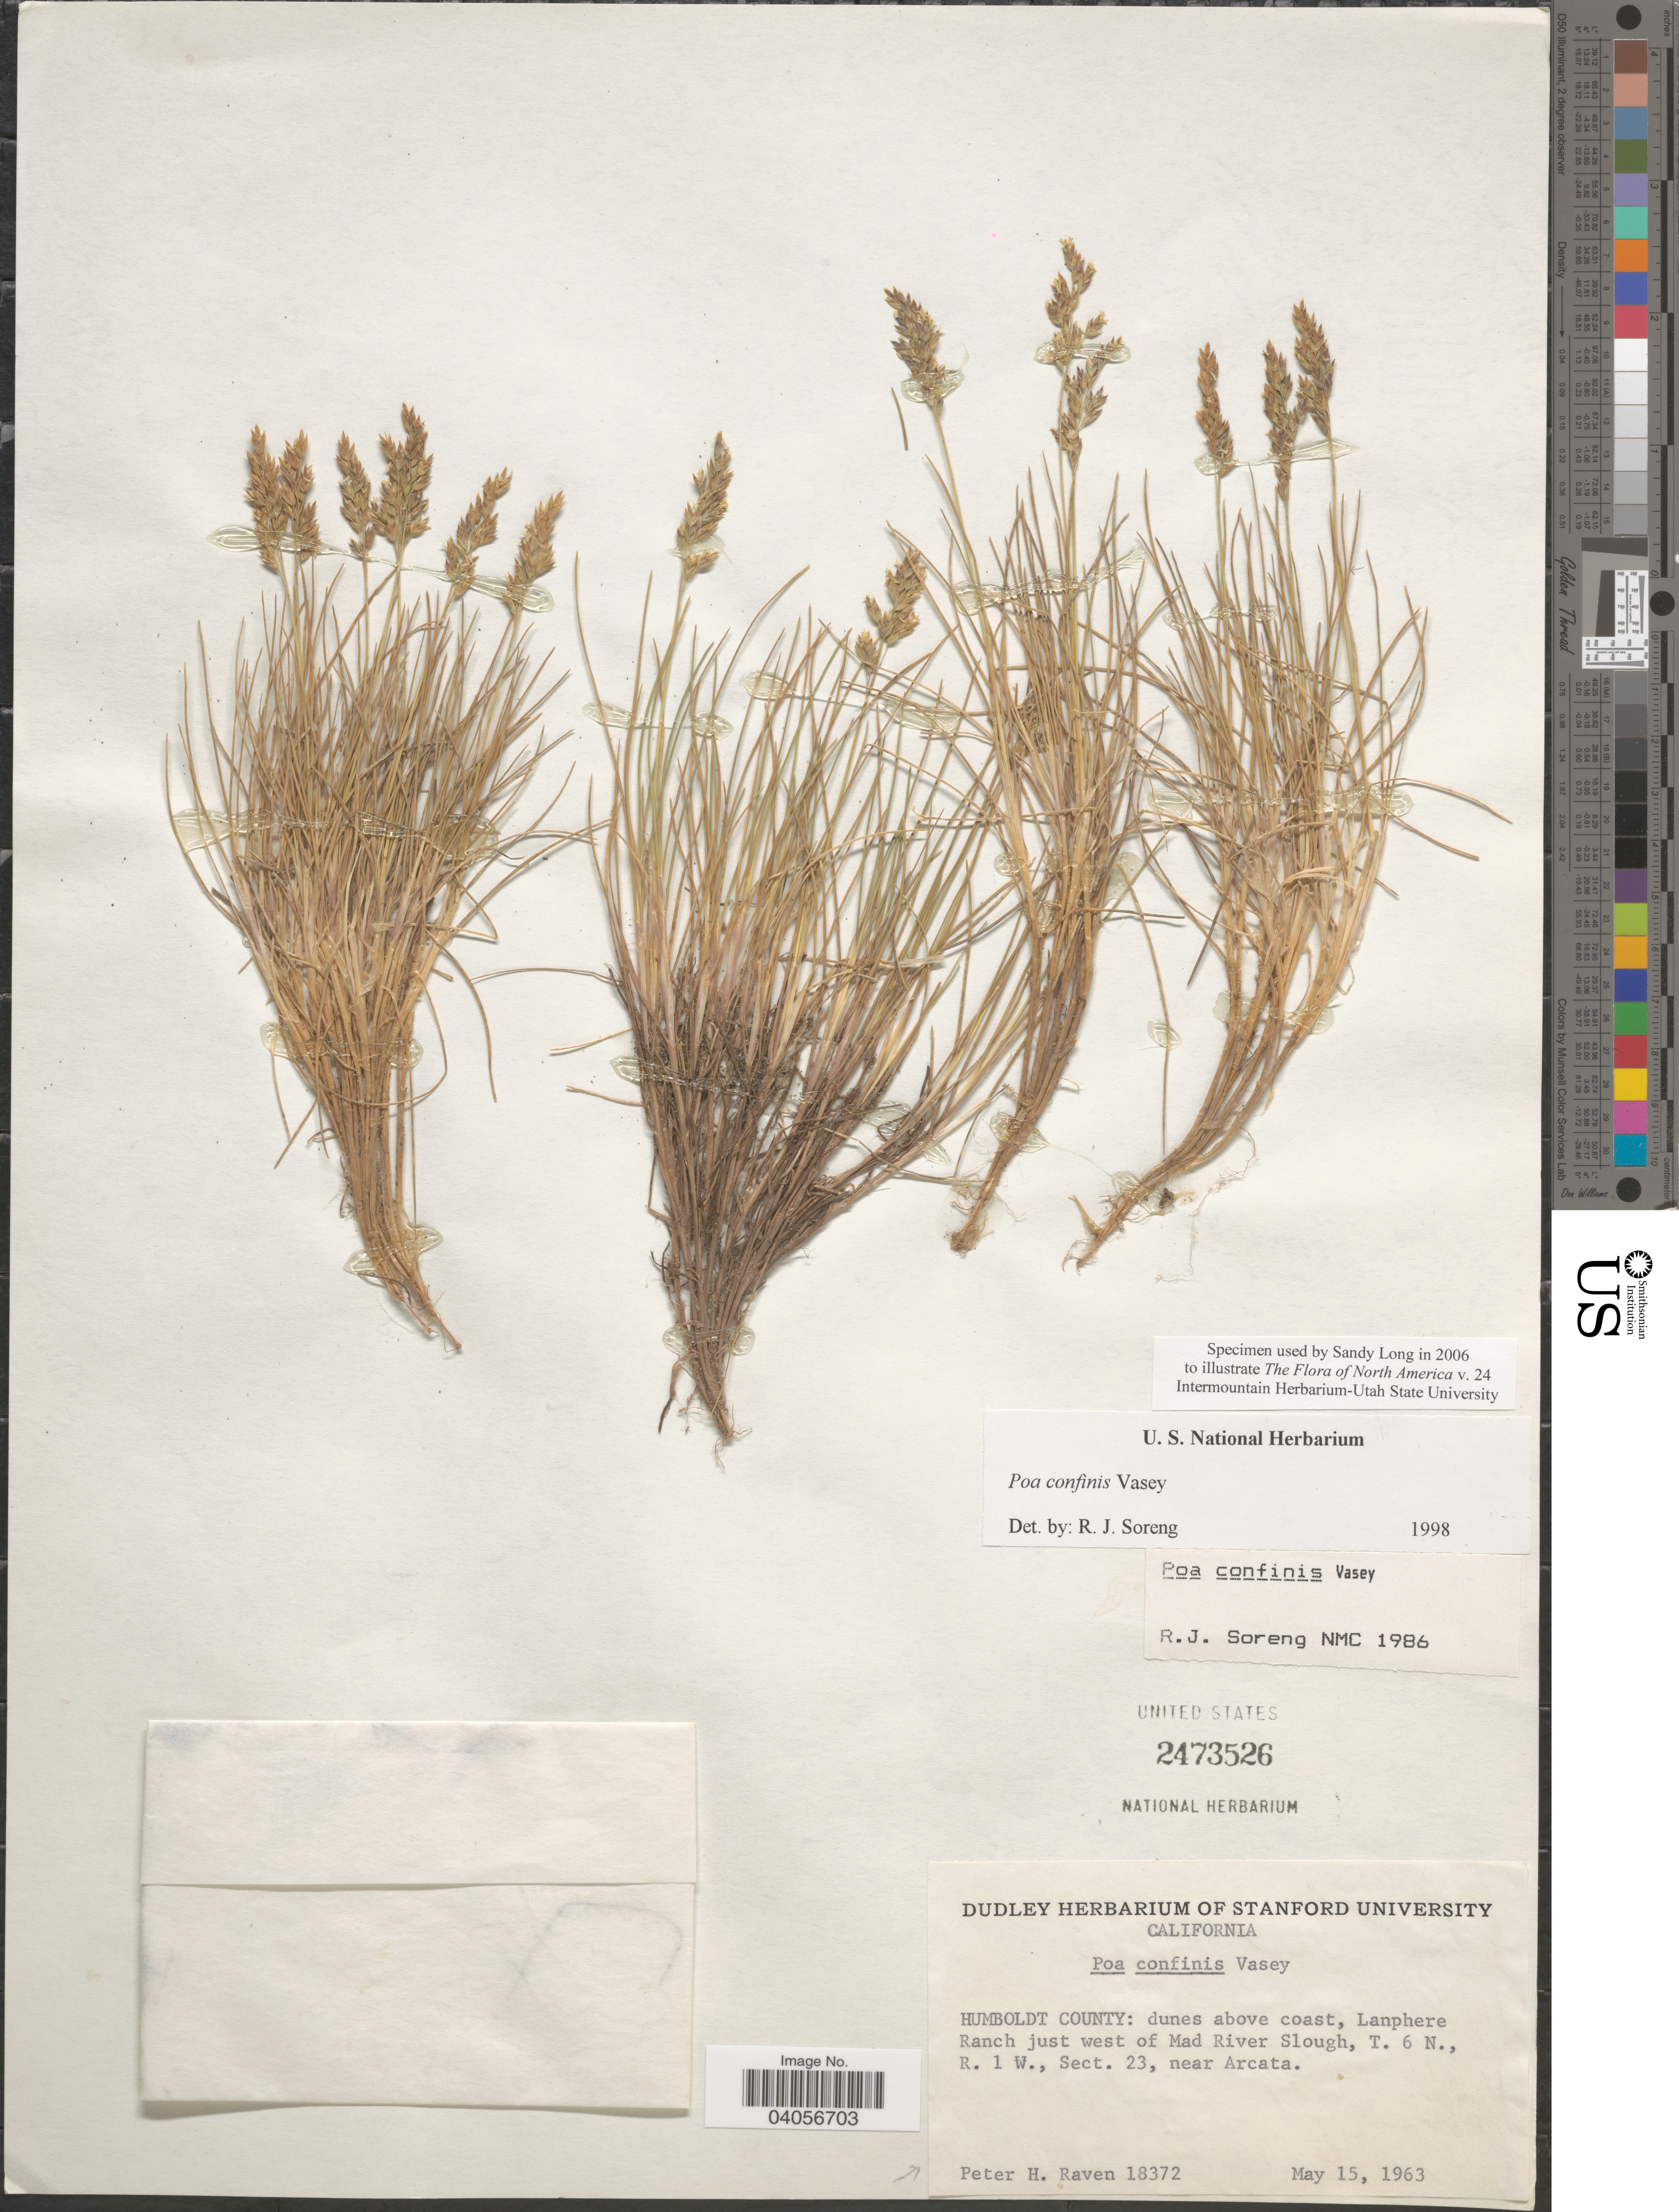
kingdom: Plantae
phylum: Tracheophyta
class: Liliopsida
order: Poales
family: Poaceae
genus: Poa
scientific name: Poa confinis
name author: Vasey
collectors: P. Raven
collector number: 18372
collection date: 1963-05-15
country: United States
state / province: California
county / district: Humboldt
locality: Humboldt County: dunes above coast, Lanphere Ranch just west of Mad River Slough, T. 6 N., R. 1 W., Sect. 23, near Arcata.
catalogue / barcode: US 2473526